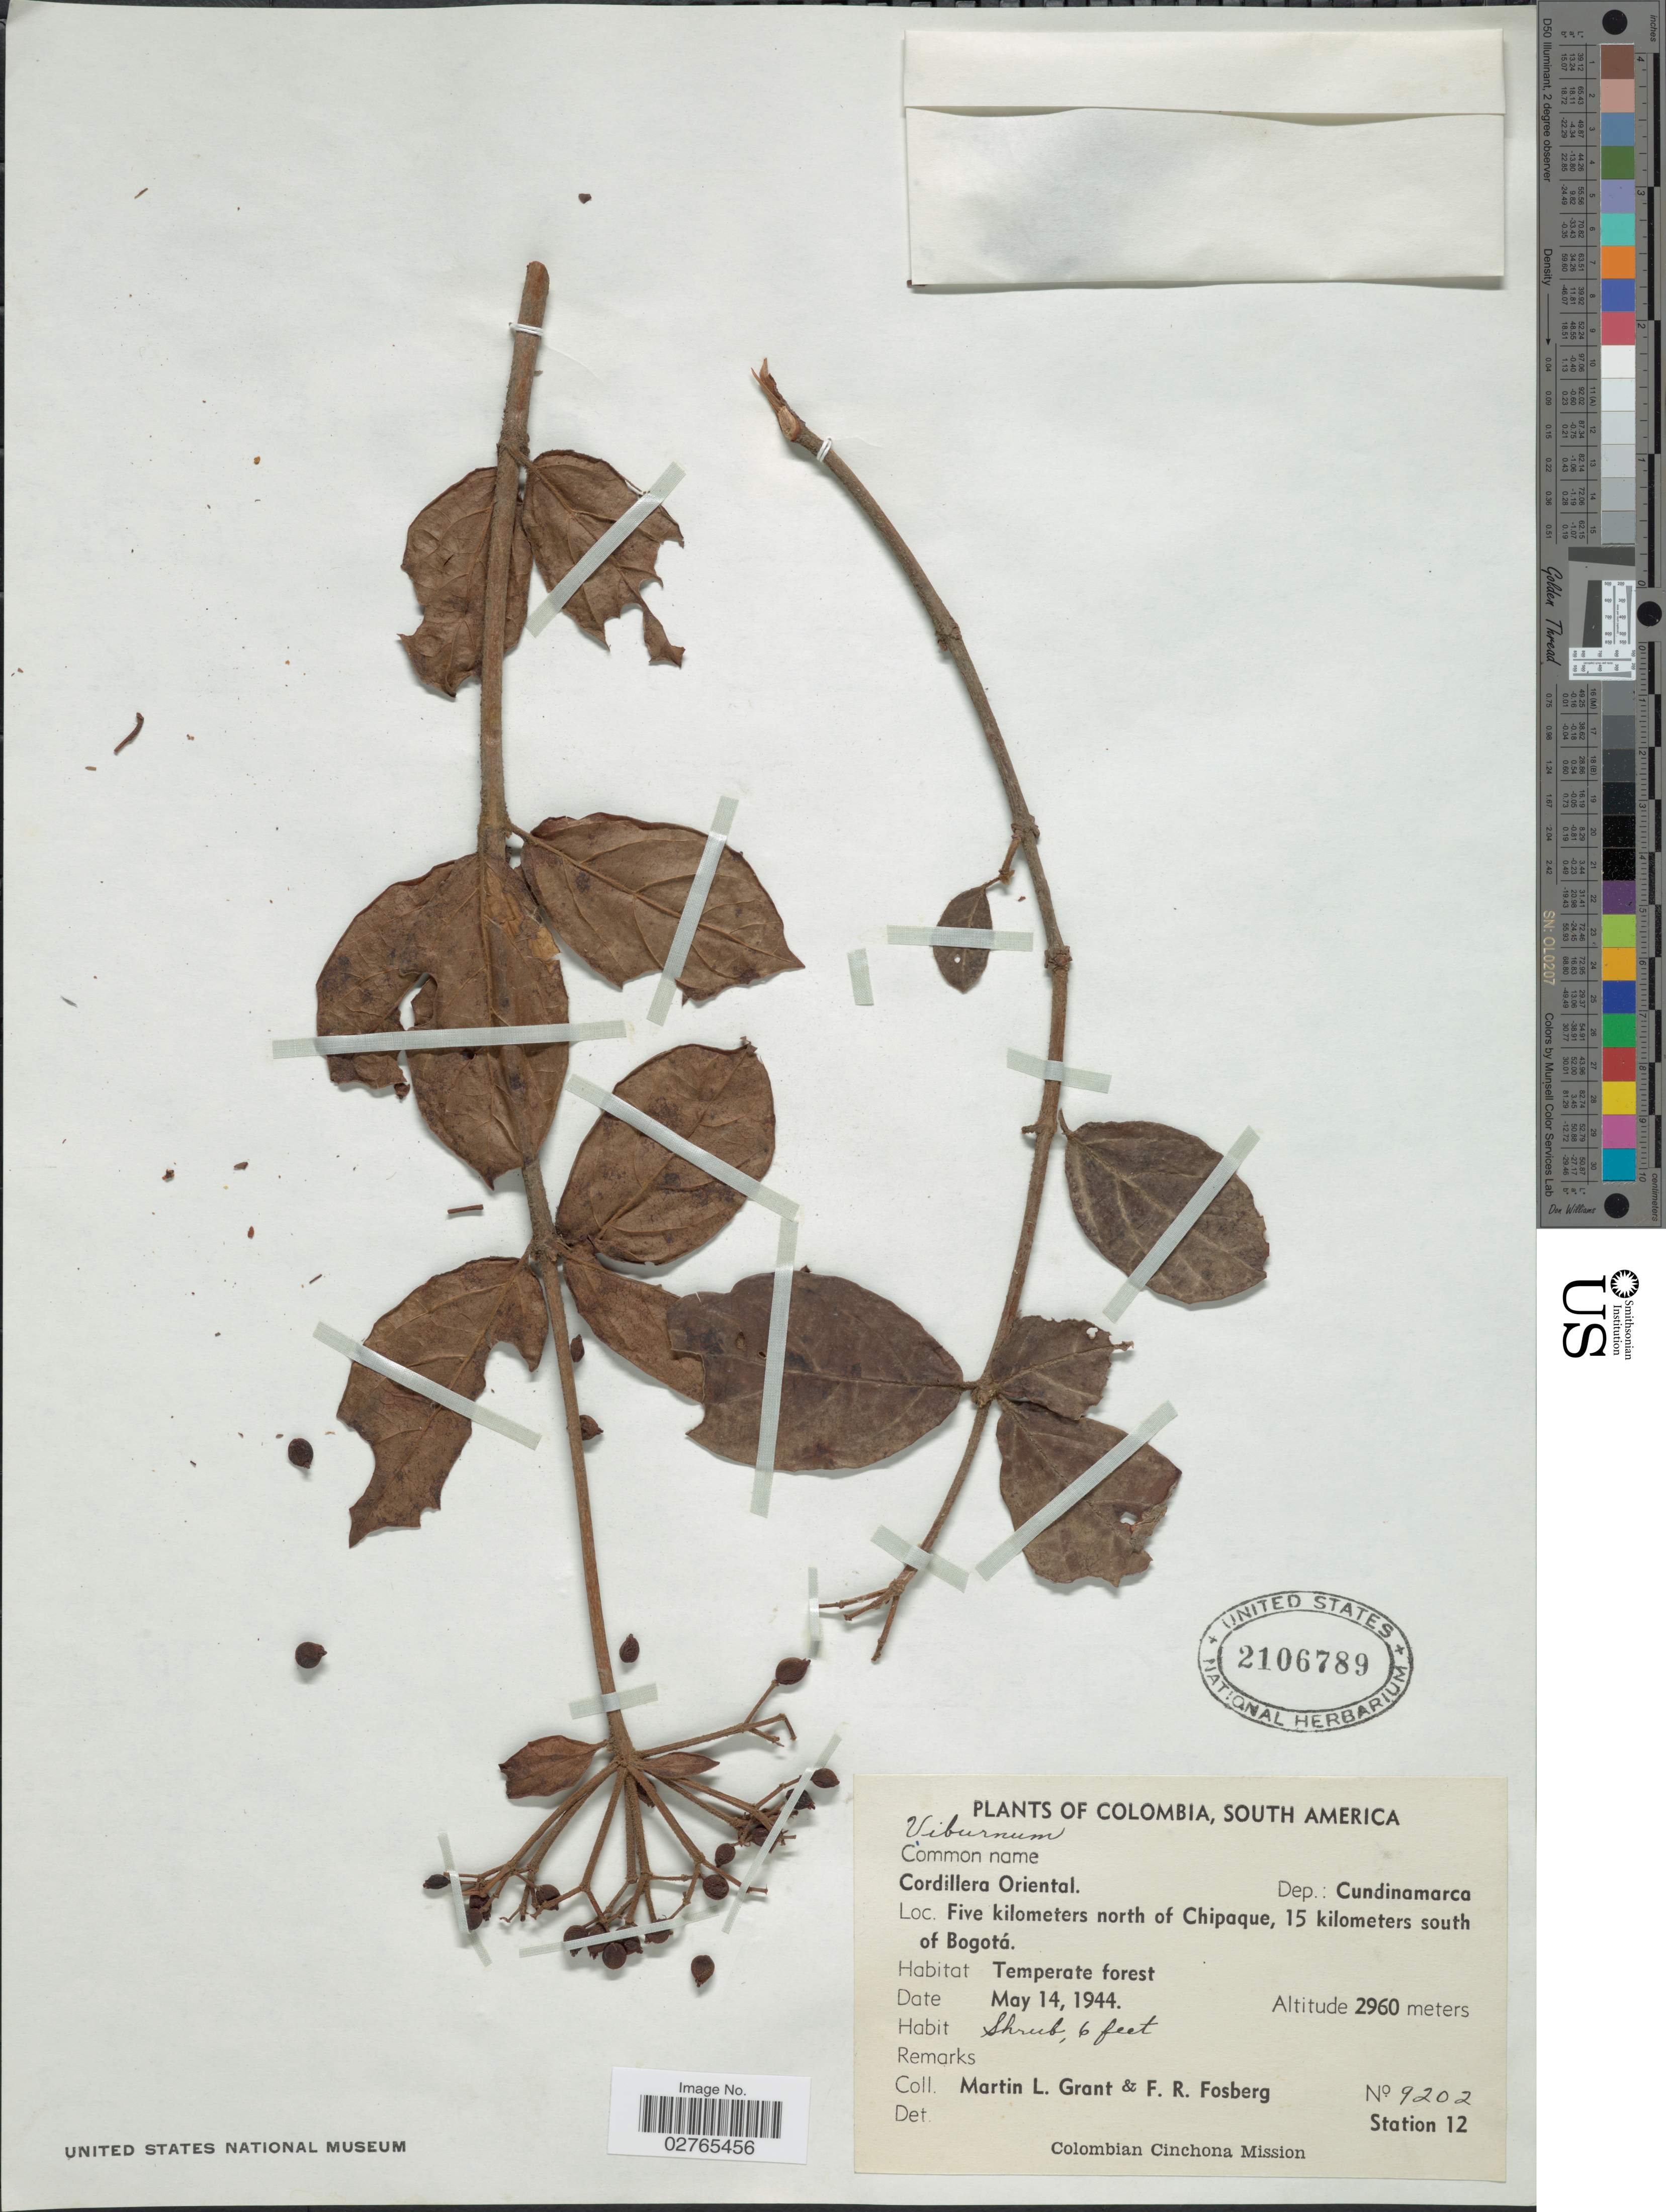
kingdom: Plantae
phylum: Tracheophyta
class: Magnoliopsida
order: Dipsacales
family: Viburnaceae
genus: Viburnum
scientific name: Viburnum sp.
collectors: M. L. Grant & F. R. Fosberg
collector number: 9202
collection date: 1944-05-14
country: Colombia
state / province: Cundinamarca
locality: Cordillera Oriental. Dep.: Cundinamarca. Five kilometers north of Chipaque, 15 kilometers south of Bogotá.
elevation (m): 2960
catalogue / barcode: US 2106789